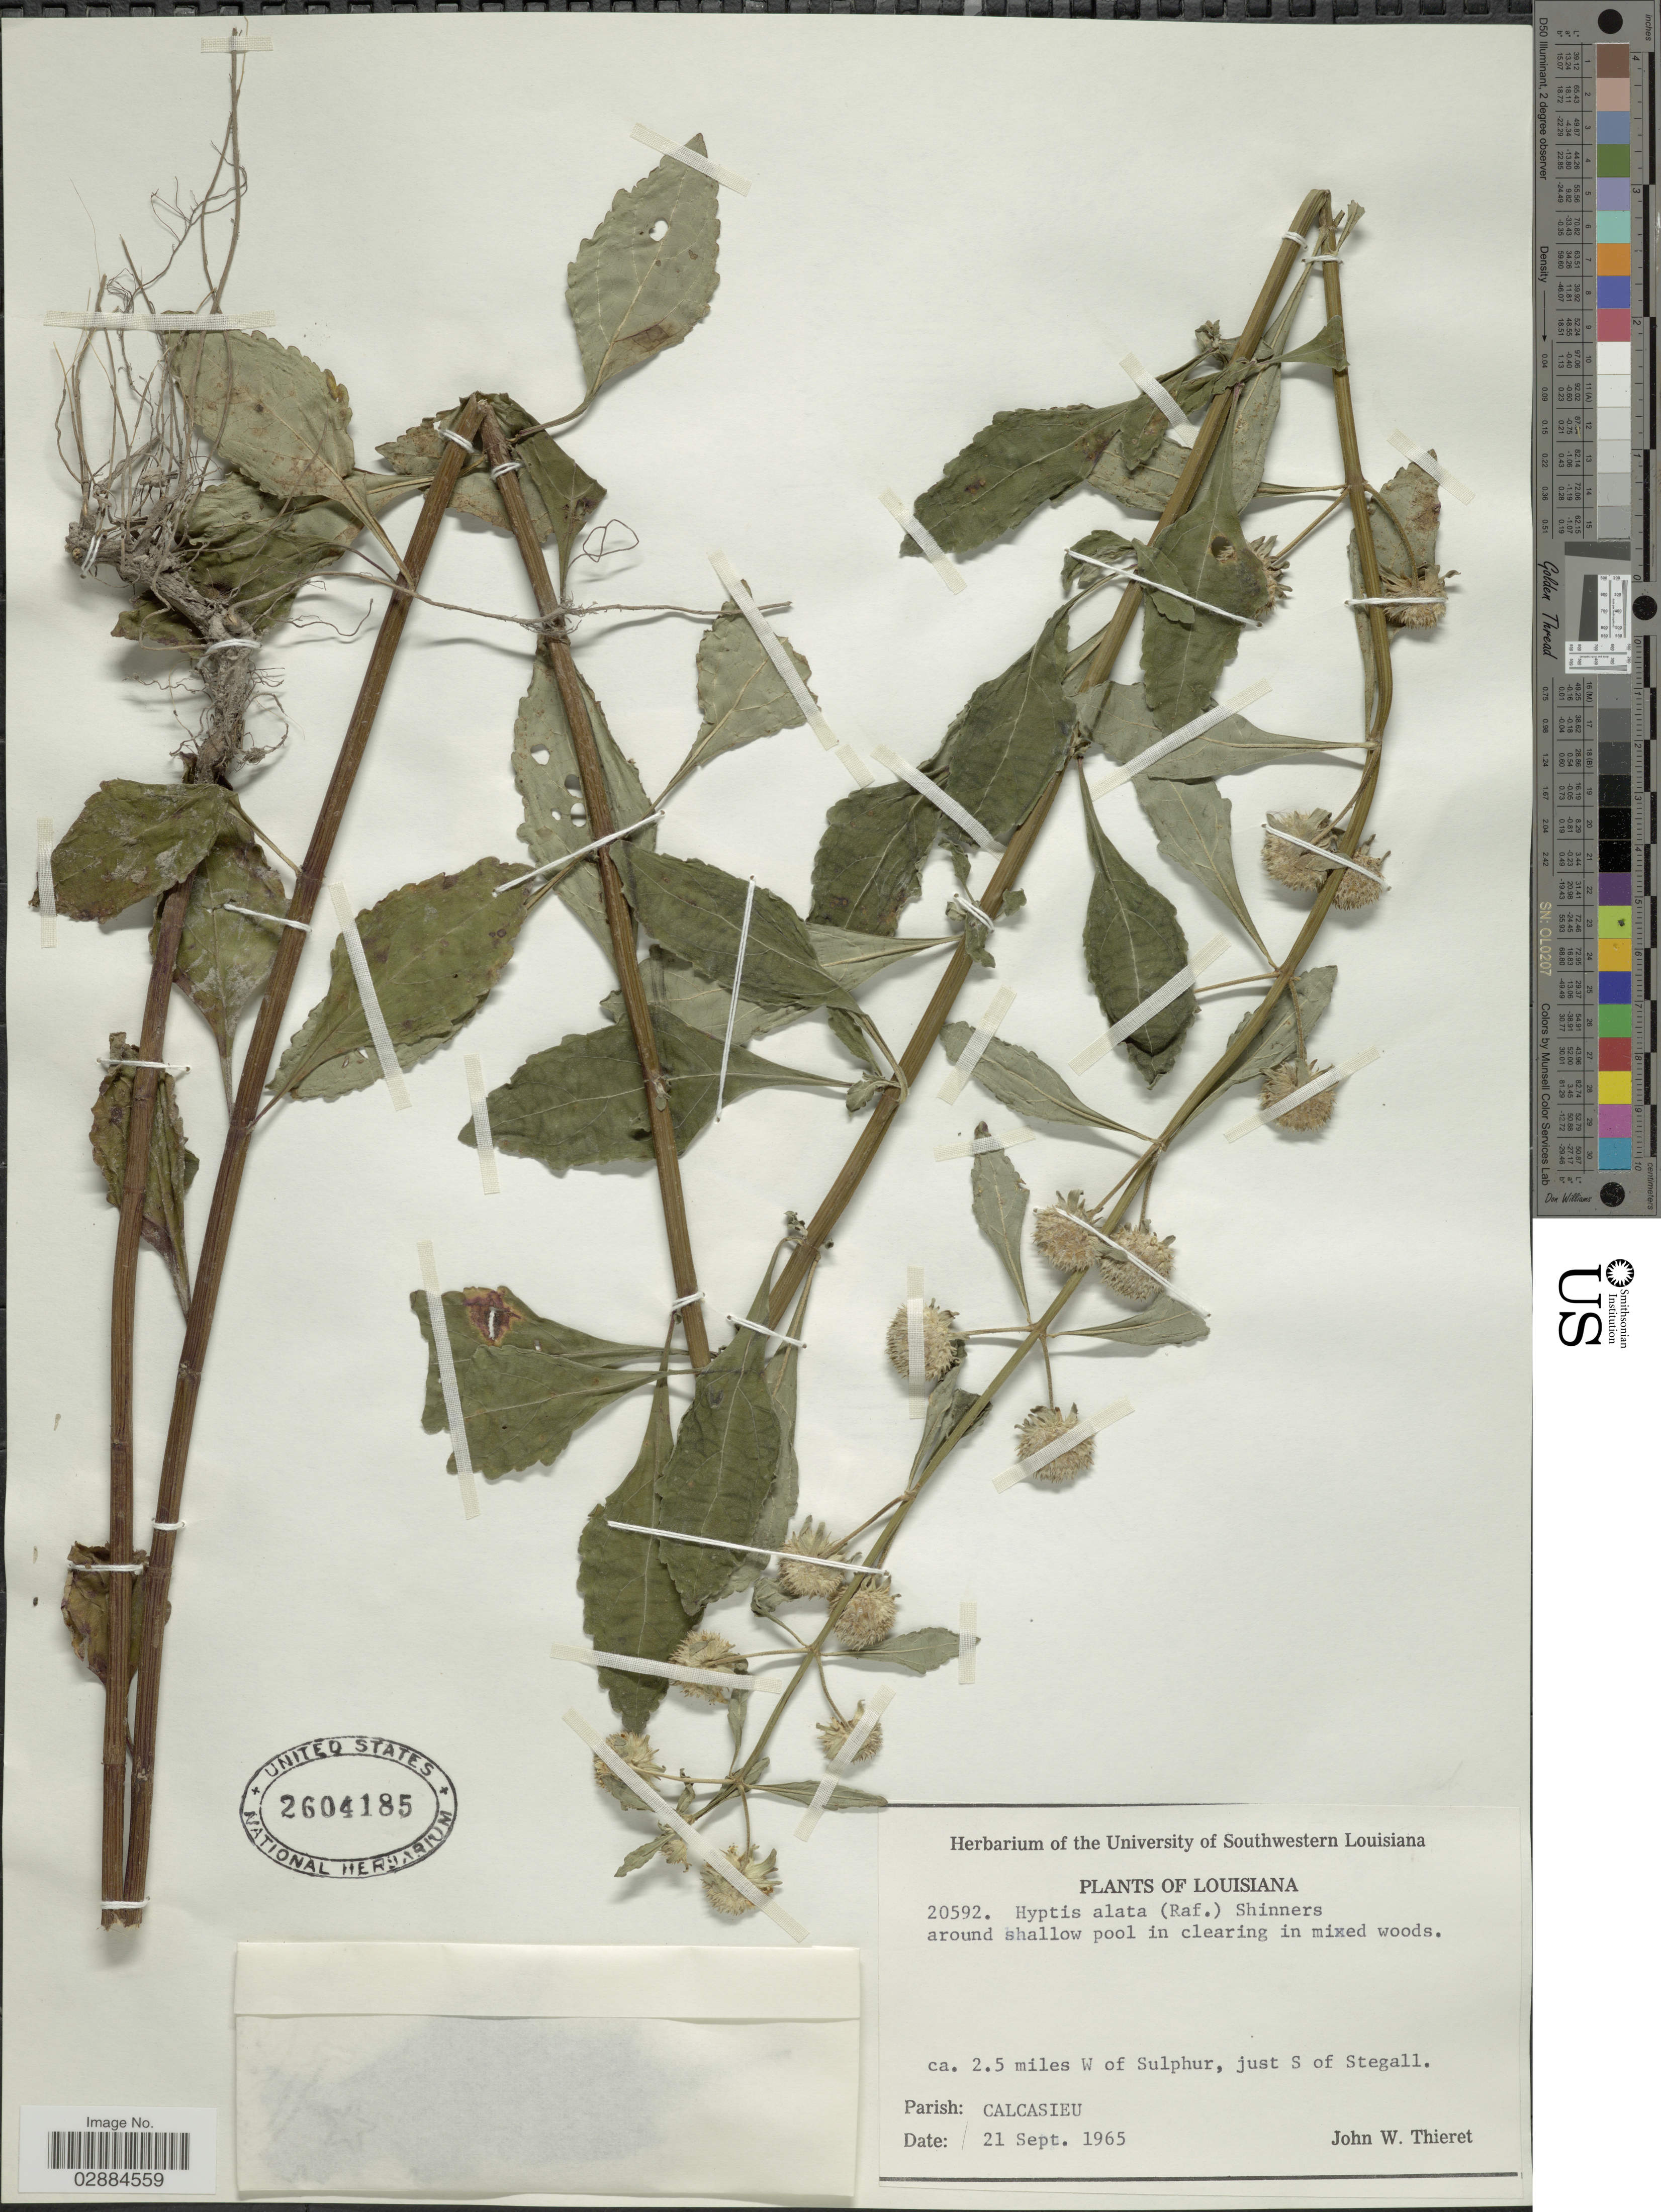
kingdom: Plantae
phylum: Tracheophyta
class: Magnoliopsida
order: Lamiales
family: Lamiaceae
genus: Hyptis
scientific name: Hyptis alata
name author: (Raf.) Shinners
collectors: J. W. Thieret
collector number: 20592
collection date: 1965-09-21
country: United States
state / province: Louisiana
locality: Ca. 2.5 miles W of Sulphur, just S of Stegall, Parish: Calcasieu.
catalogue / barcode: US 2604185